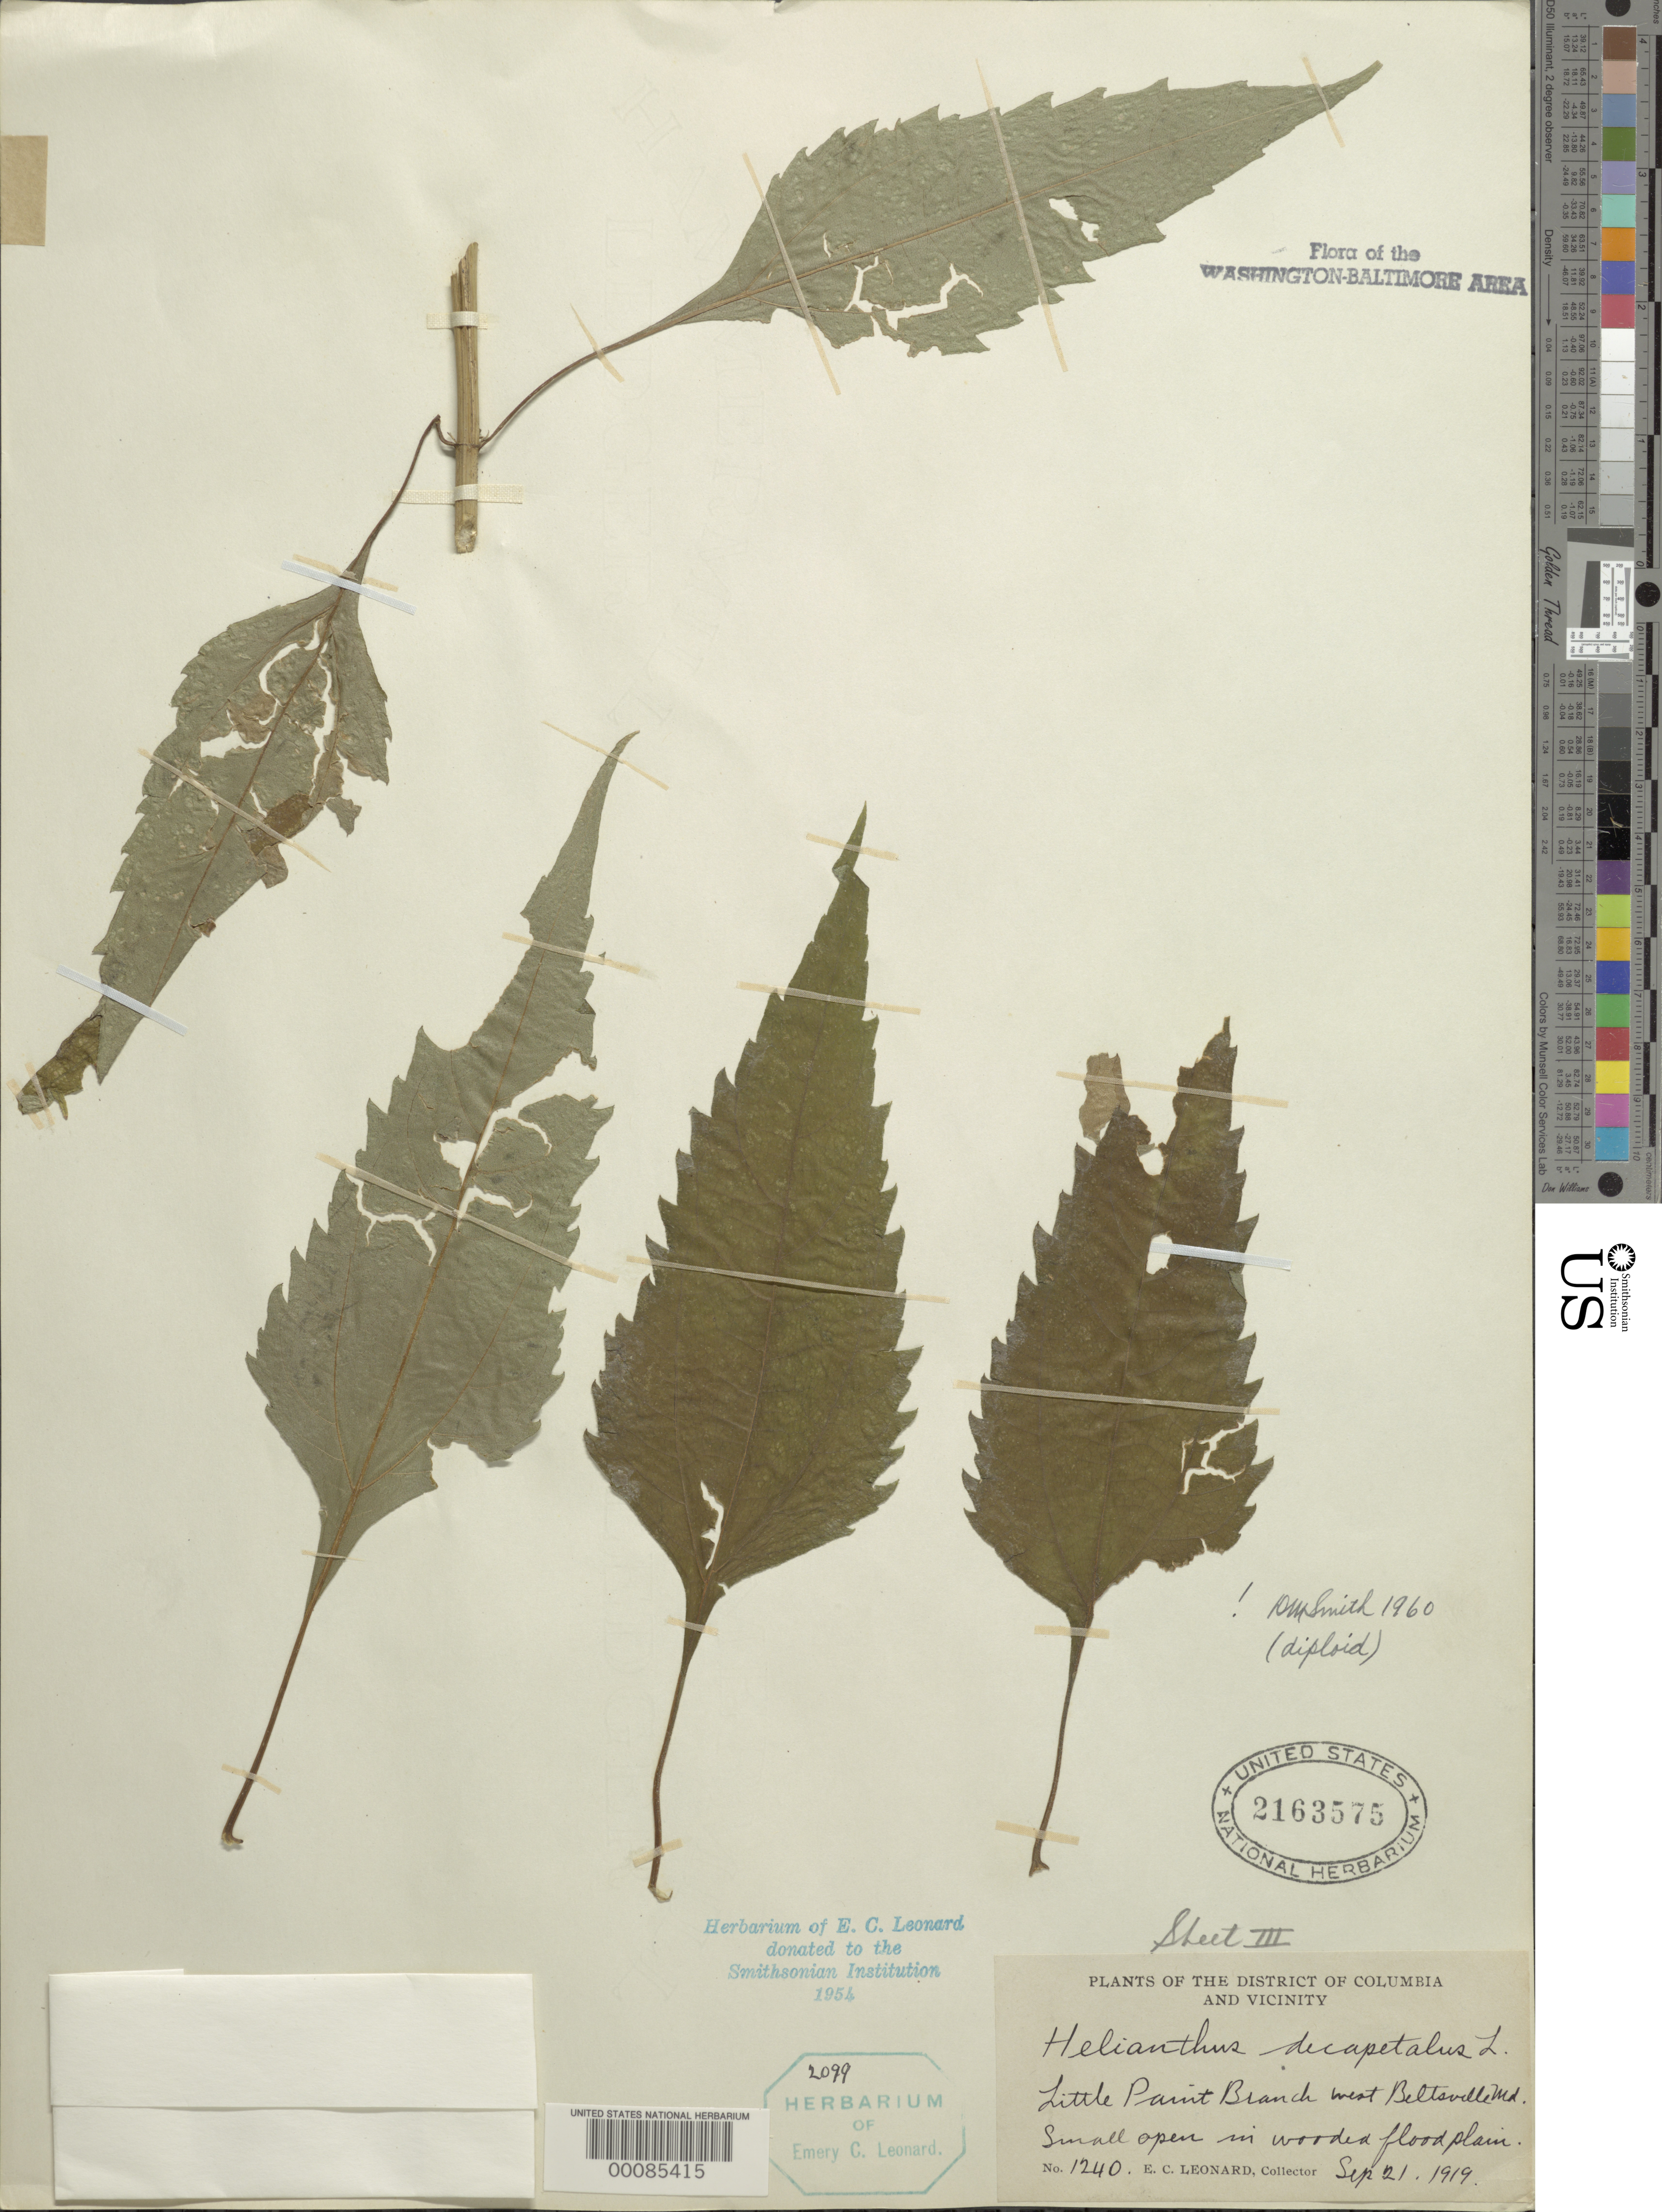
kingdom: Plantae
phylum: Tracheophyta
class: Magnoliopsida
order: Asterales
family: Asteraceae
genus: Helianthus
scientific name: Helianthus decapetalus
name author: L.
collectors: E. C. Leonard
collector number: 1240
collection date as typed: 21 Sep 1919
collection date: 1919-09-21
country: United States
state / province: Maryland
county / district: Prince George's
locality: Little Paint Branch west Beltsville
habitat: Opening in wooded floodplain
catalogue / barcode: US 2163575